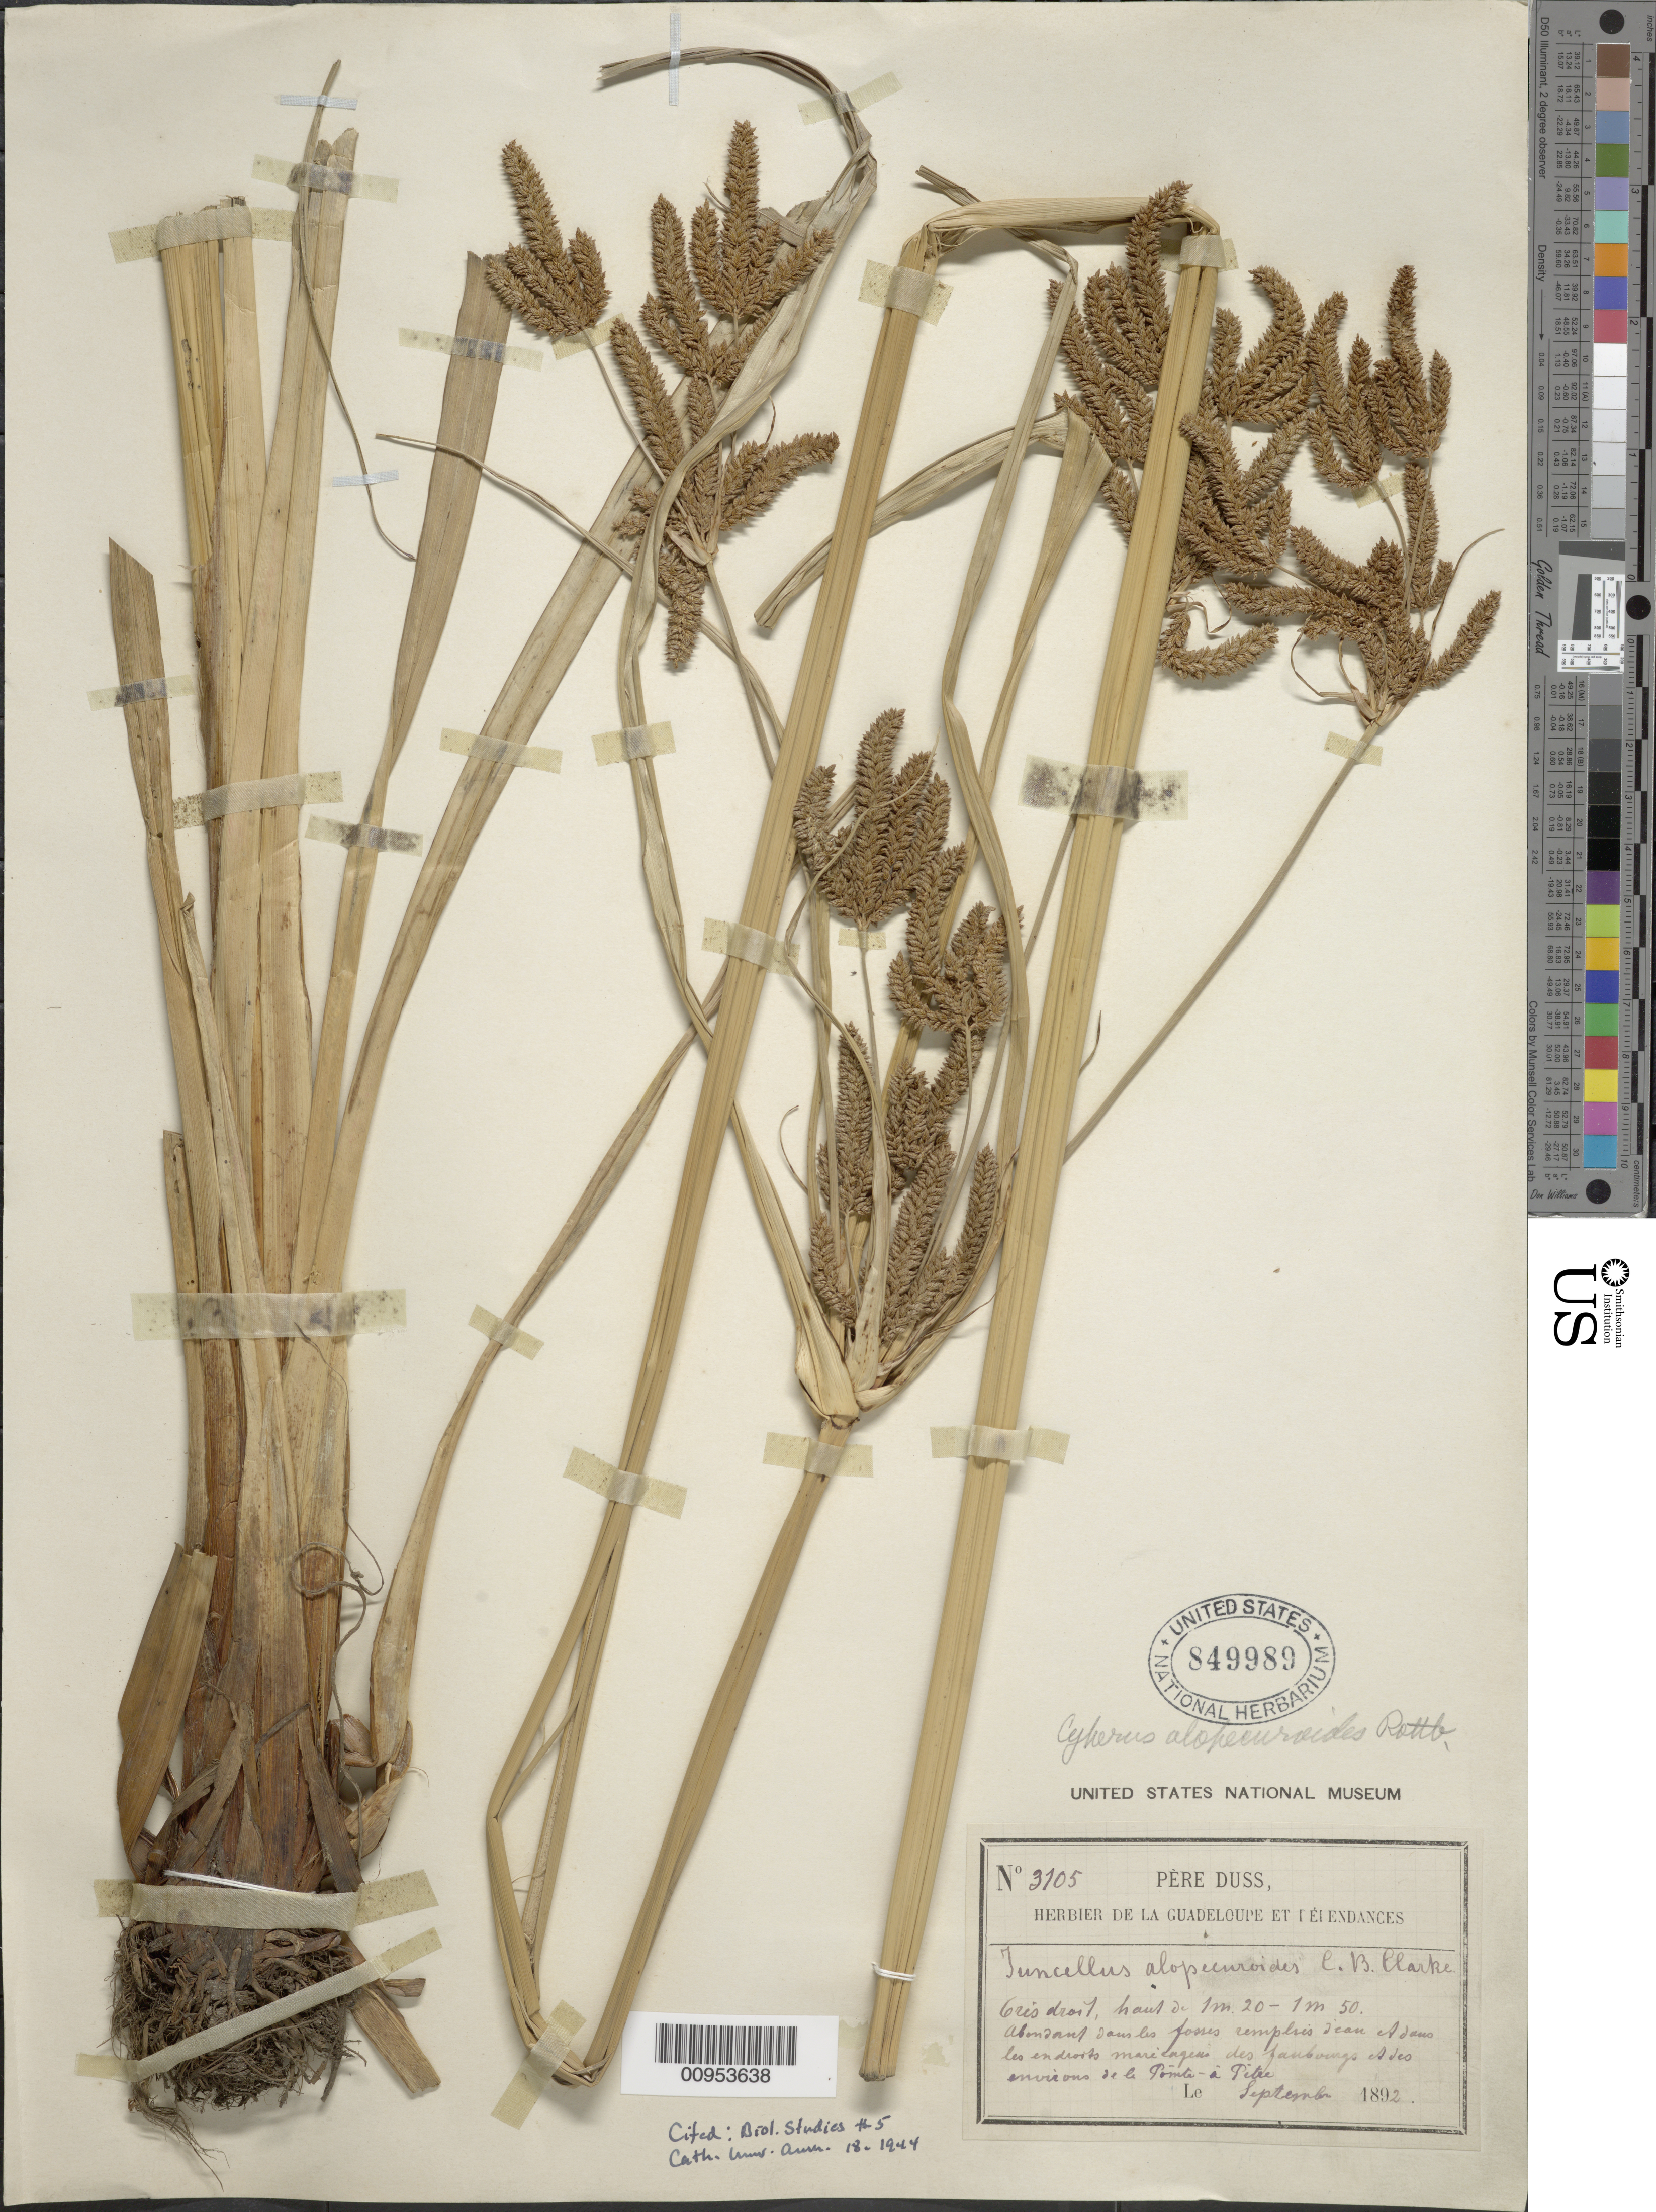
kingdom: Plantae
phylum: Tracheophyta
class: Liliopsida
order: Poales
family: Cyperaceae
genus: Cyperus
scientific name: Cyperus alopecuroides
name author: Rottb.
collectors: Père Duss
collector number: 3105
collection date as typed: Sep 1892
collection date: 1892-09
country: Guadeloupe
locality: Des environs de la Pointe a Pitre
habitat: Dans les fosses "cemplries" d'eau et dans les en droits marécages des "faubourgs"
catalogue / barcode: US 849989